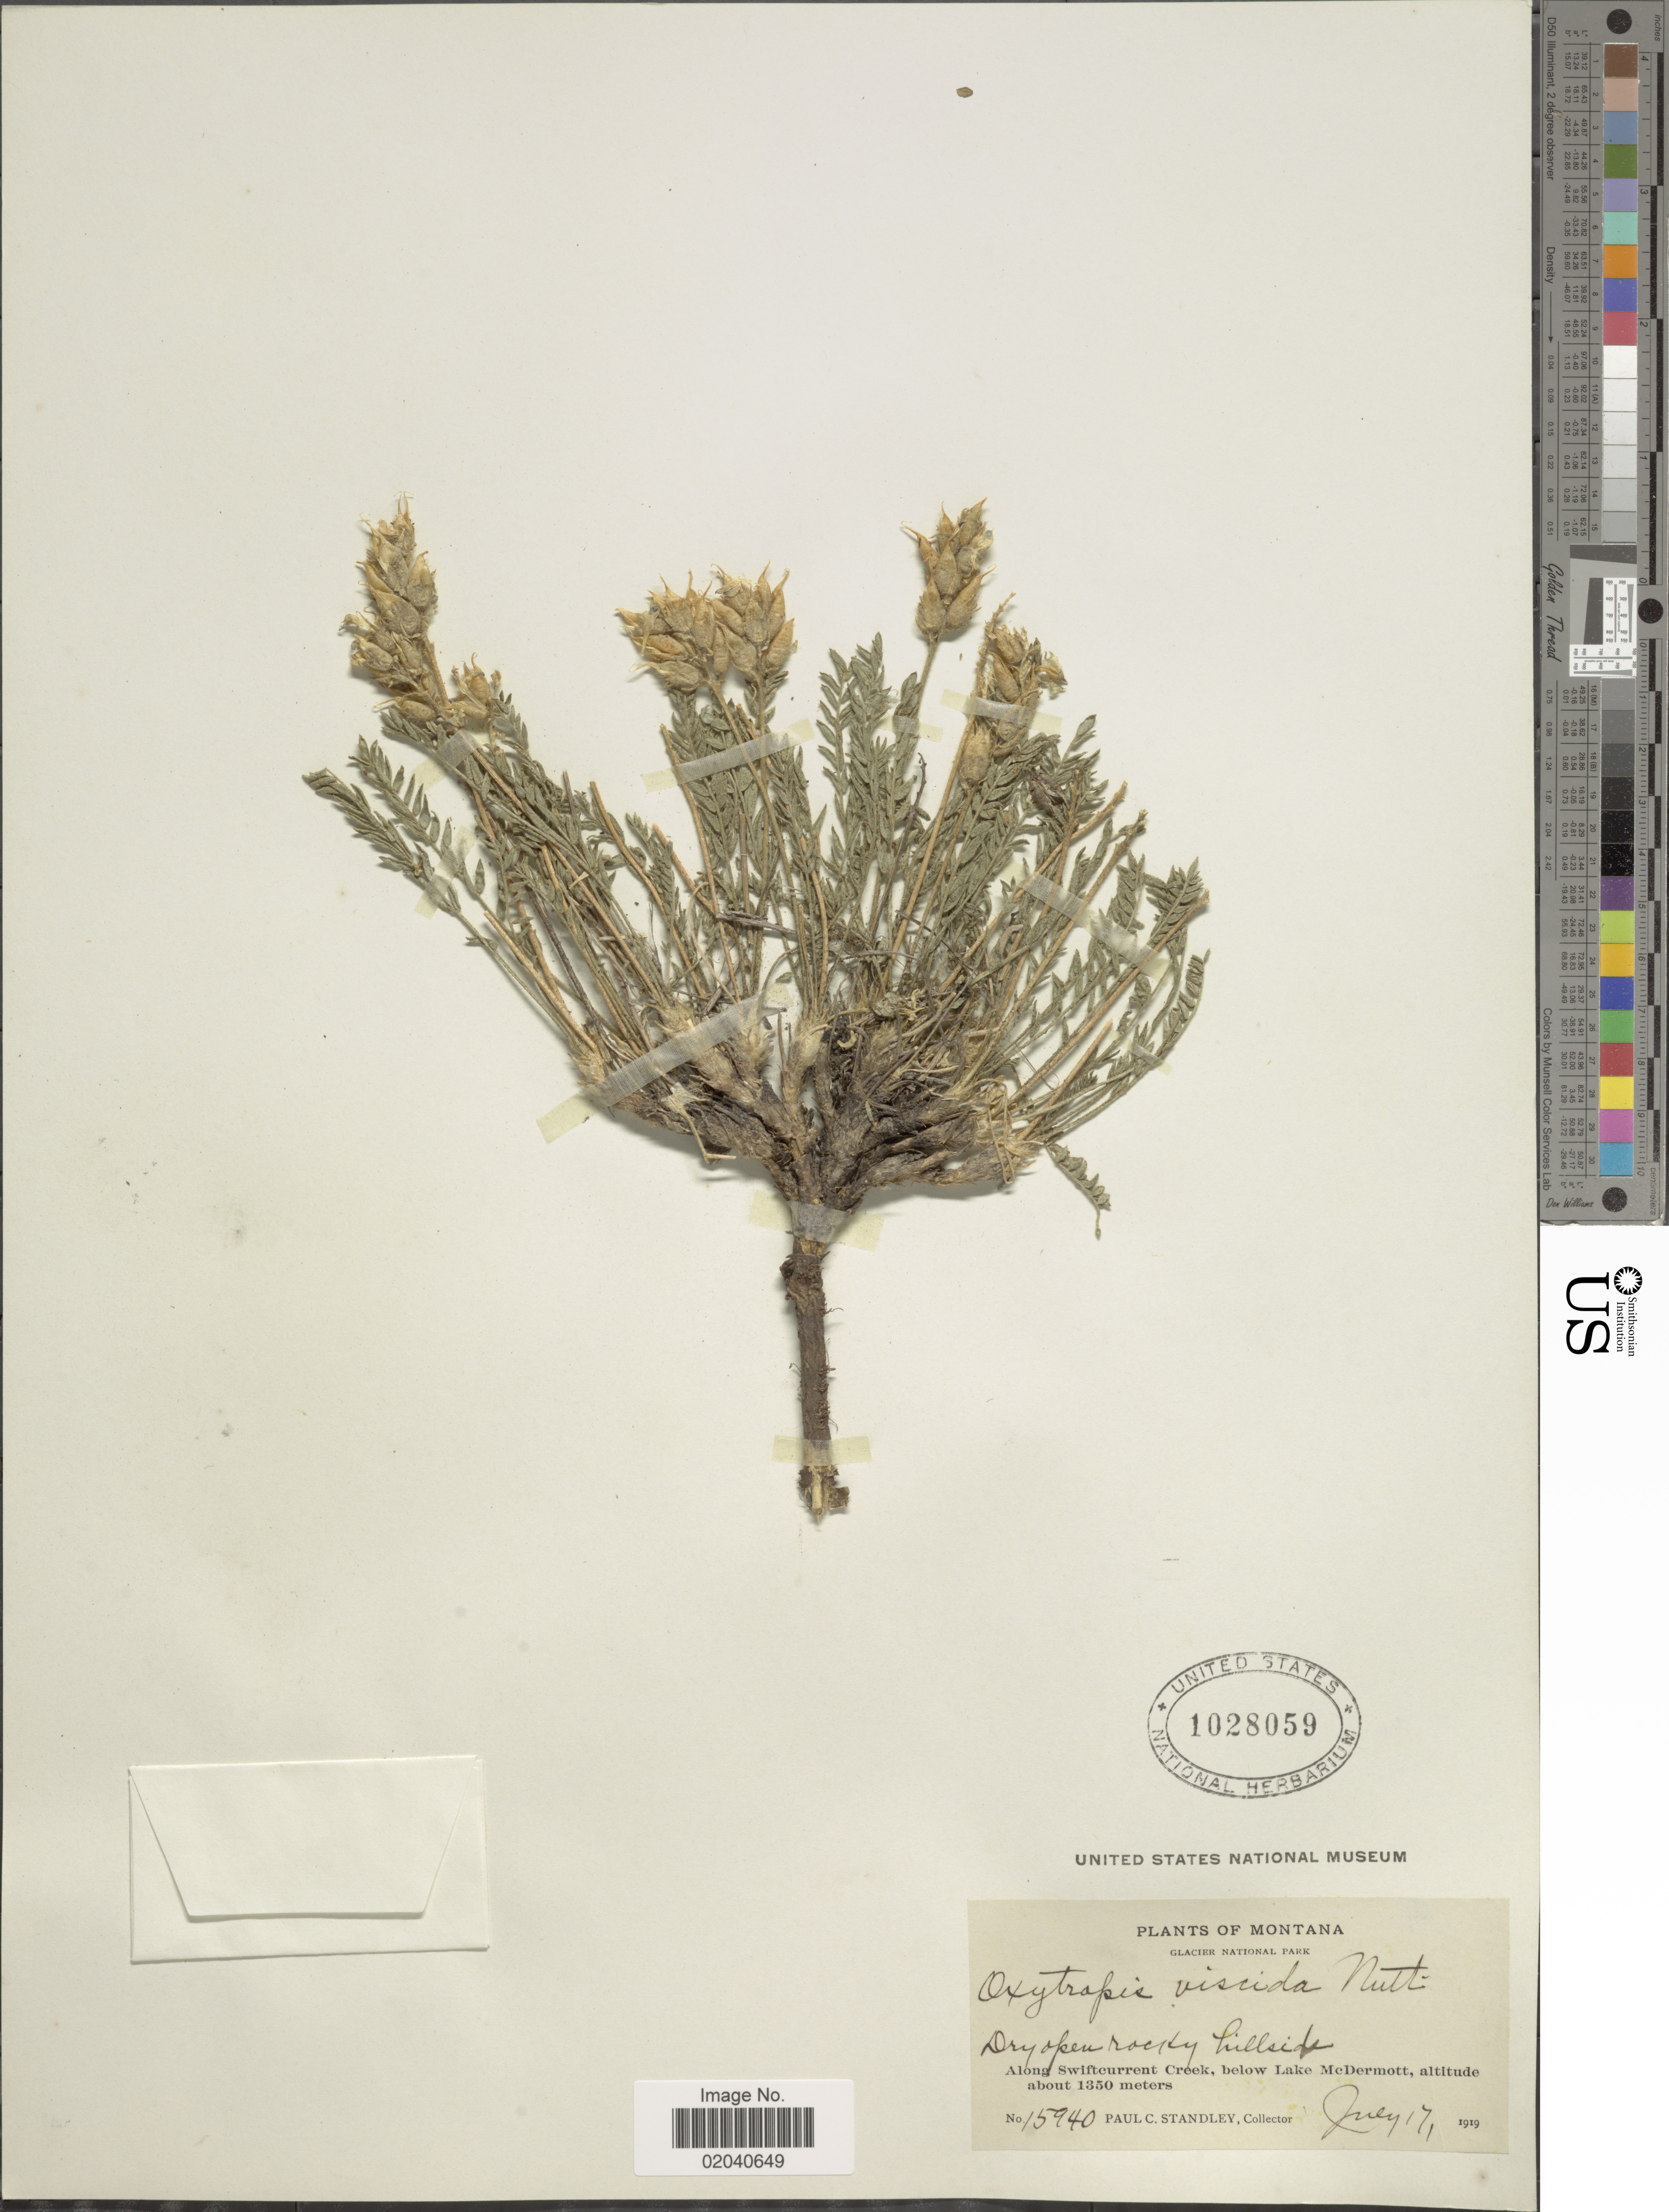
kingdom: Plantae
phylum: Tracheophyta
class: Magnoliopsida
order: Fabales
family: Fabaceae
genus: Oxytropis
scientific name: Oxytropis viscida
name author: Nutt.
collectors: P. C. Standley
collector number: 15940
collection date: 1919-07-17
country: United States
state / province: Montana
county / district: Glacier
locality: Glacier National Park, along Swiftcurrent Creek, below Lake McDermott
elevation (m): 1350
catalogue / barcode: US 1028059